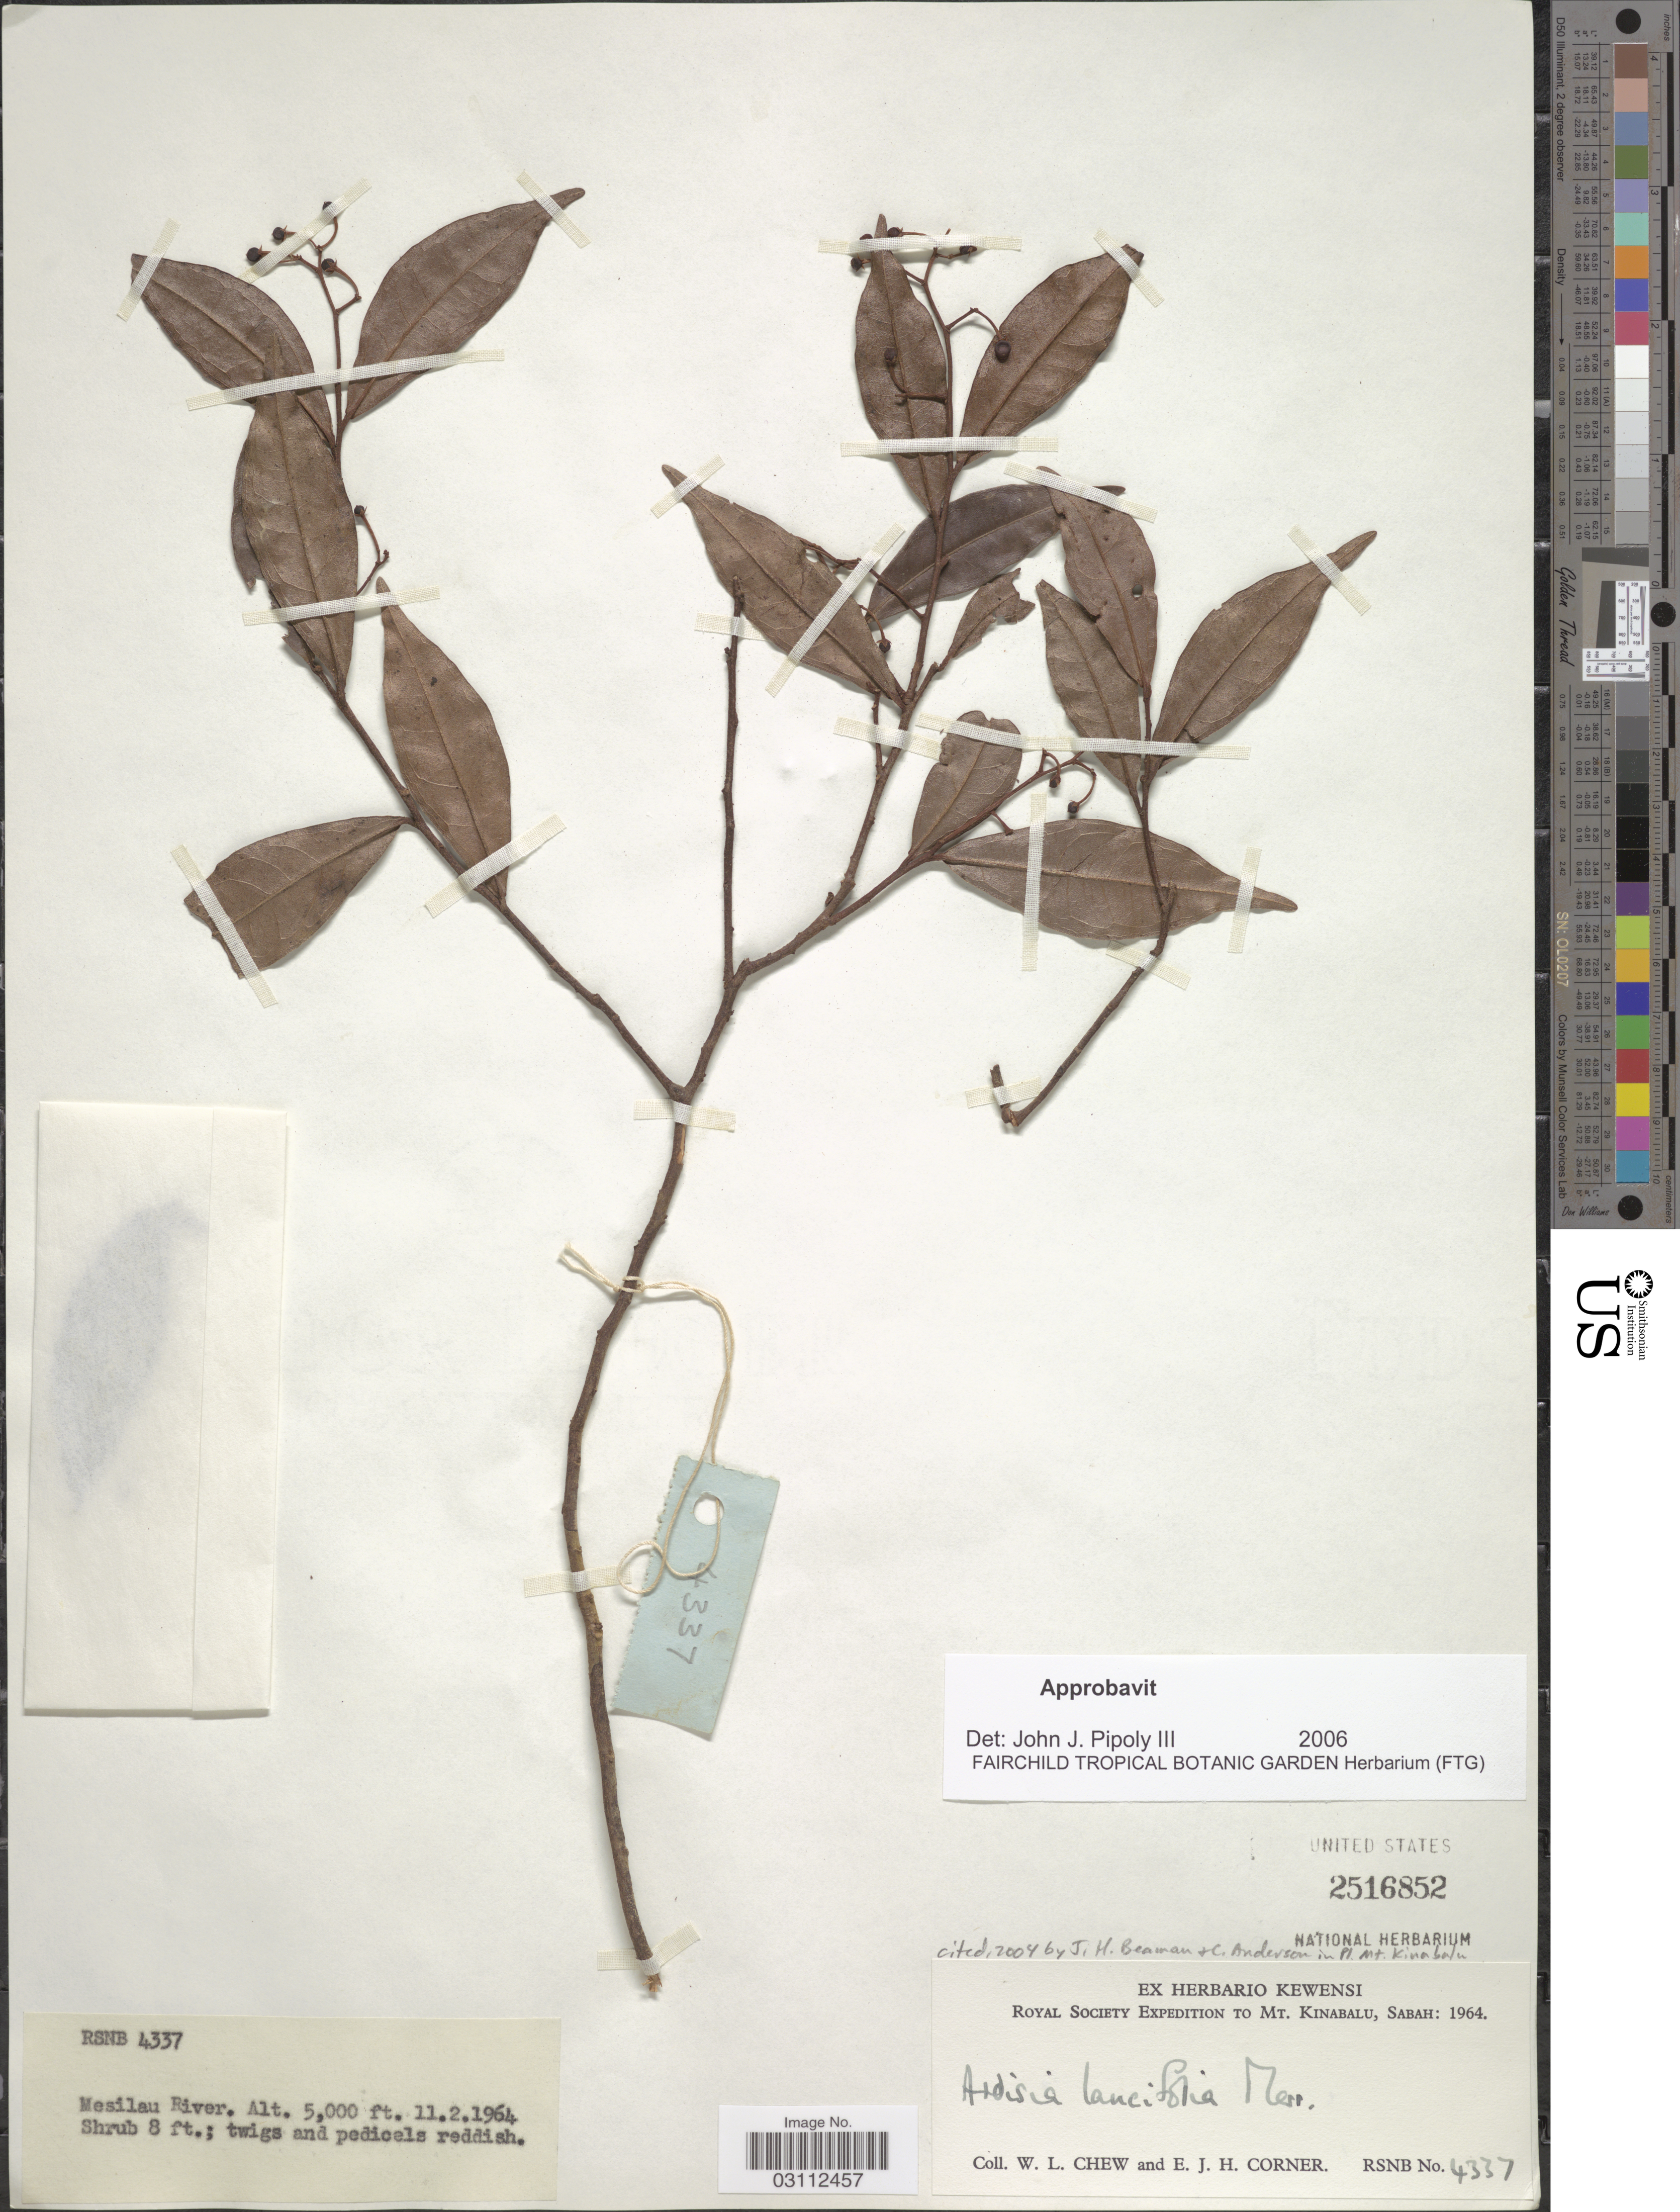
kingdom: Plantae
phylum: Tracheophyta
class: Magnoliopsida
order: Ericales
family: Primulaceae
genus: Ardisia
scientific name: Ardisia lancifolia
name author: Merr.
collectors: W. Chew & E. Corner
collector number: RSNB4337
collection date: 1964-02-11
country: Malaysia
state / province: Sabah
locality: Mt. Kinabalu. Mesilau River.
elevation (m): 1524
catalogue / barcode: US 2516852